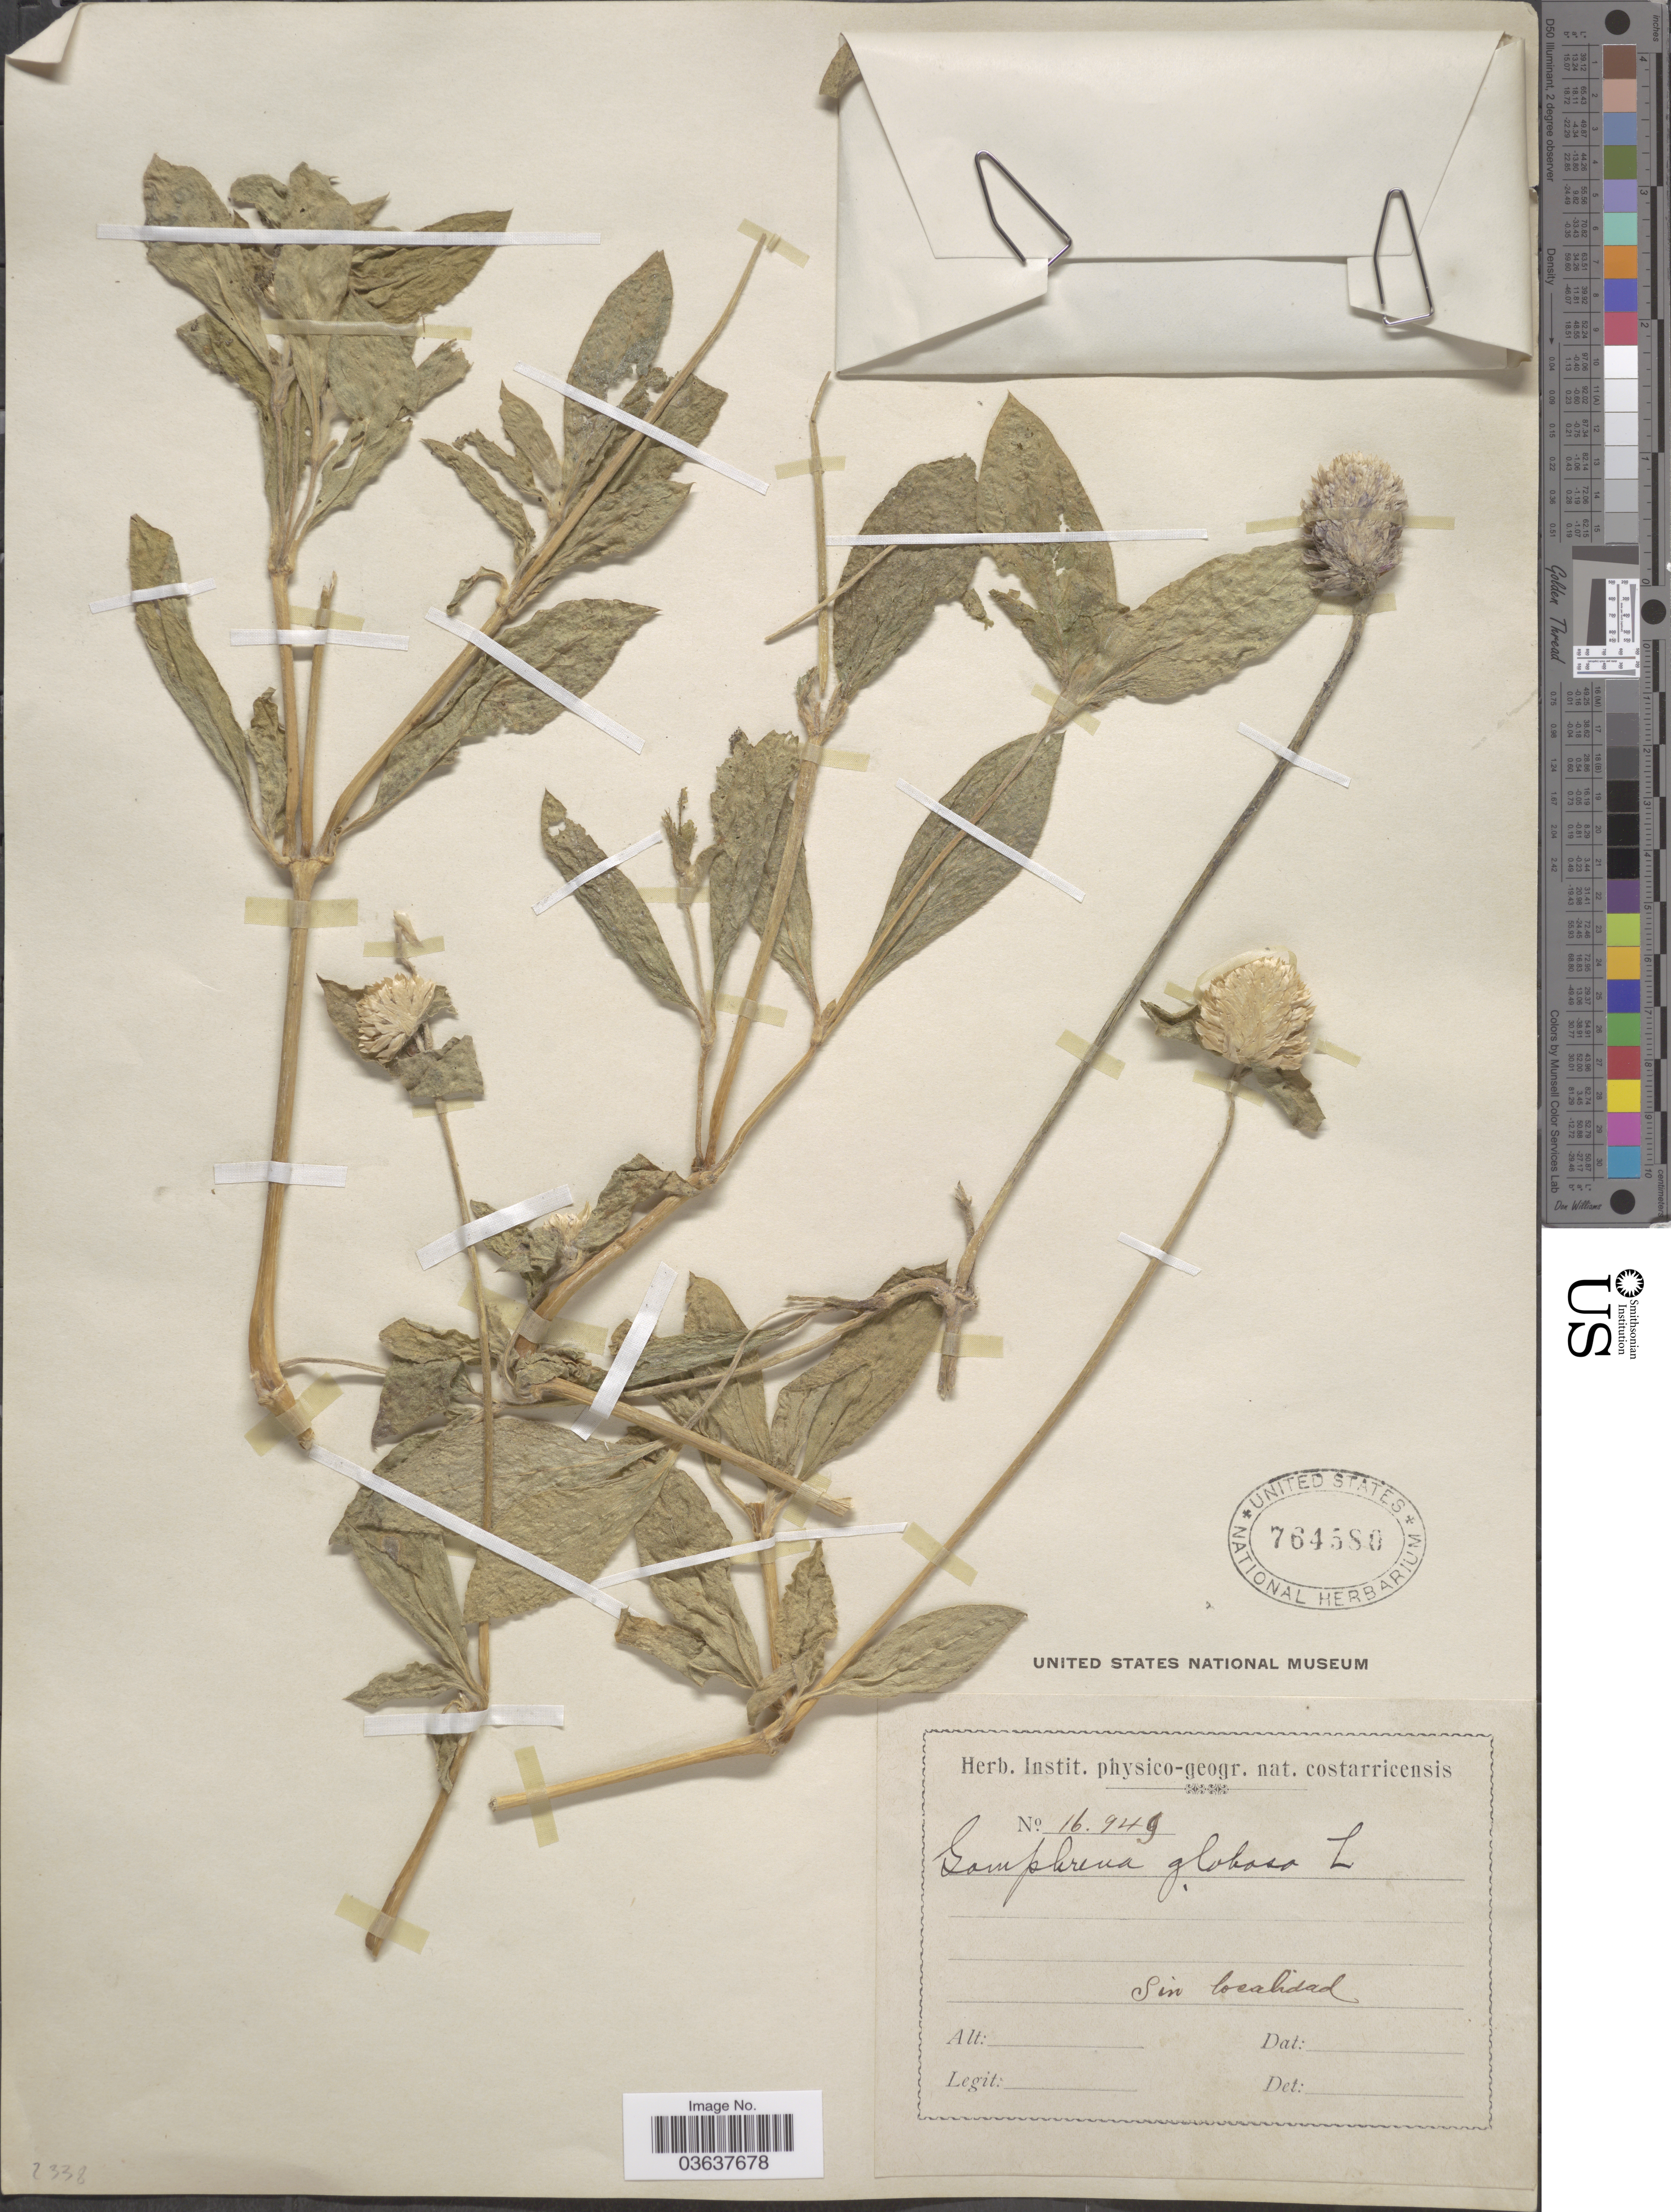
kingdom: Plantae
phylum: Tracheophyta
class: Magnoliopsida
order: Caryophyllales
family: Amaranthaceae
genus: Gomphrena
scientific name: Gomphrena globosa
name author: L.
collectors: ex herb. Instit. physico-geogr. nat. costarricensis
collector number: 16949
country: Costa Rica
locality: Sin localidad.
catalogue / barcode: US 764580